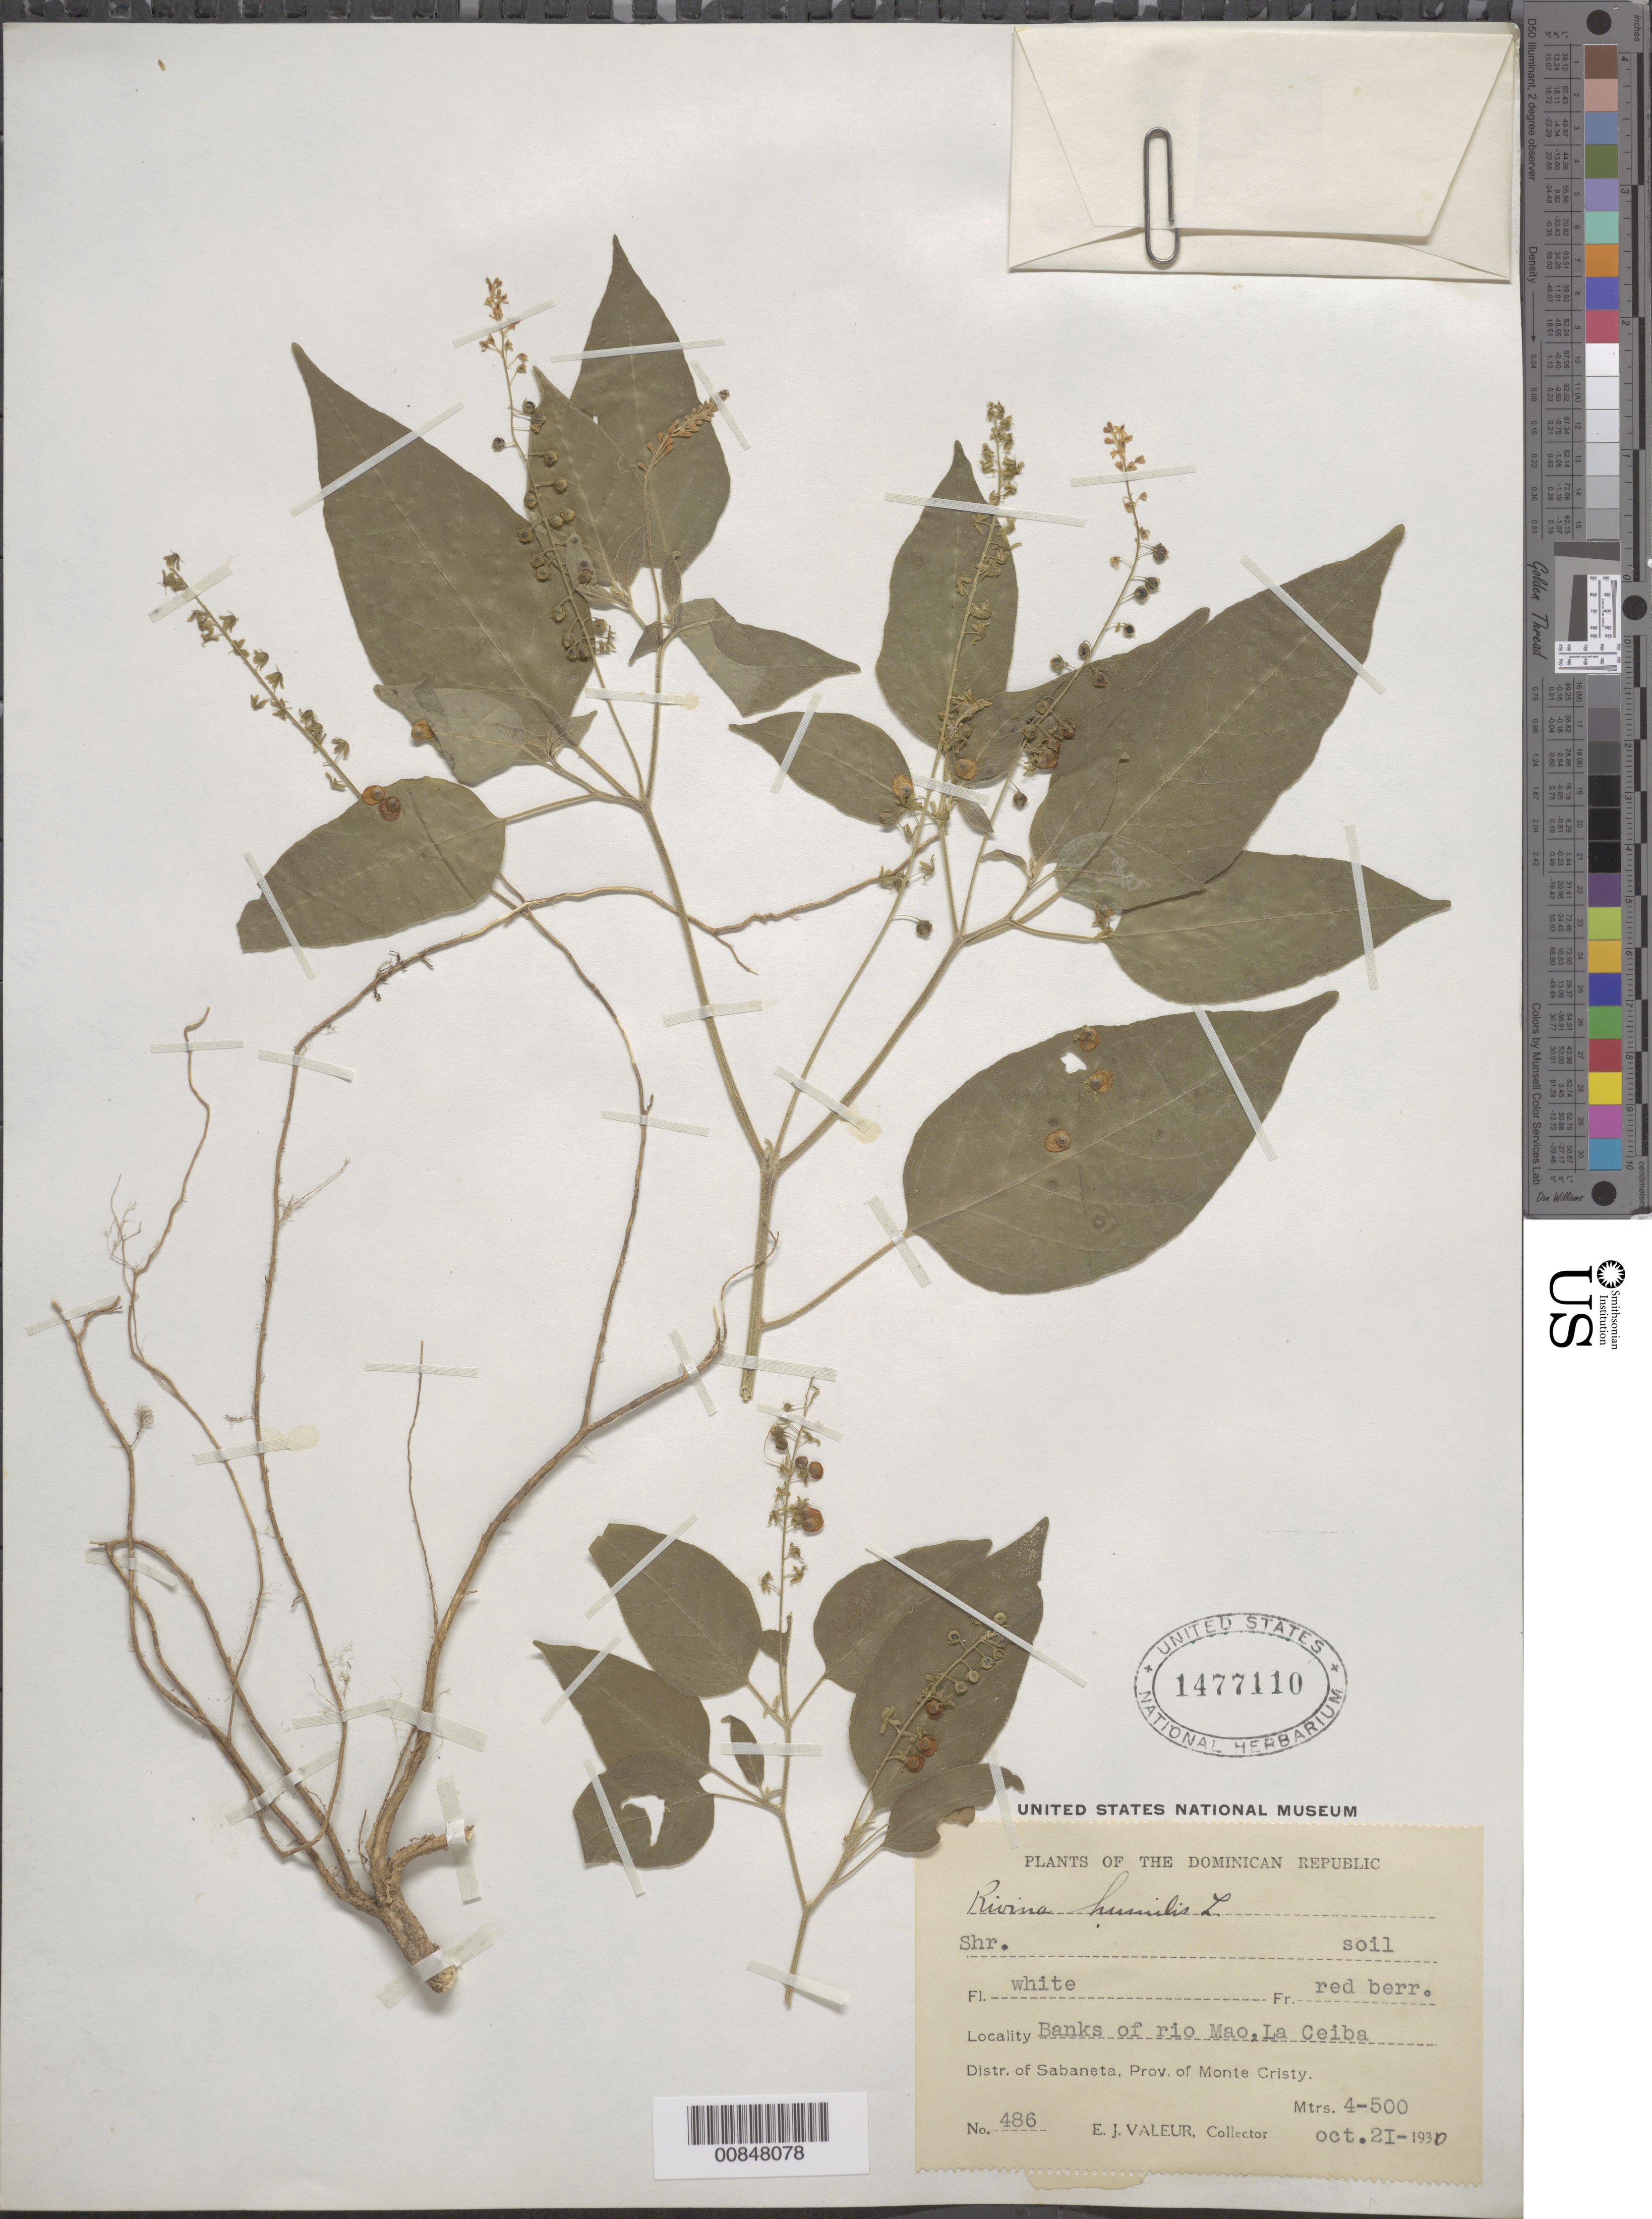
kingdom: Plantae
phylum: Tracheophyta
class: Magnoliopsida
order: Caryophyllales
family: Phytolaccaceae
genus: Rivina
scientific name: Rivina humilis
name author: L.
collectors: E. Valeur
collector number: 486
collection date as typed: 21 Oct 1930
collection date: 1930-10-21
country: Dominican Republic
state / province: Monte Cristi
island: Hispaniola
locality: Banks of rio Mao, La Ceiba. Distr. of Sabaneta.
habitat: Banks of river.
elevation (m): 400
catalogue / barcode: US 1477110